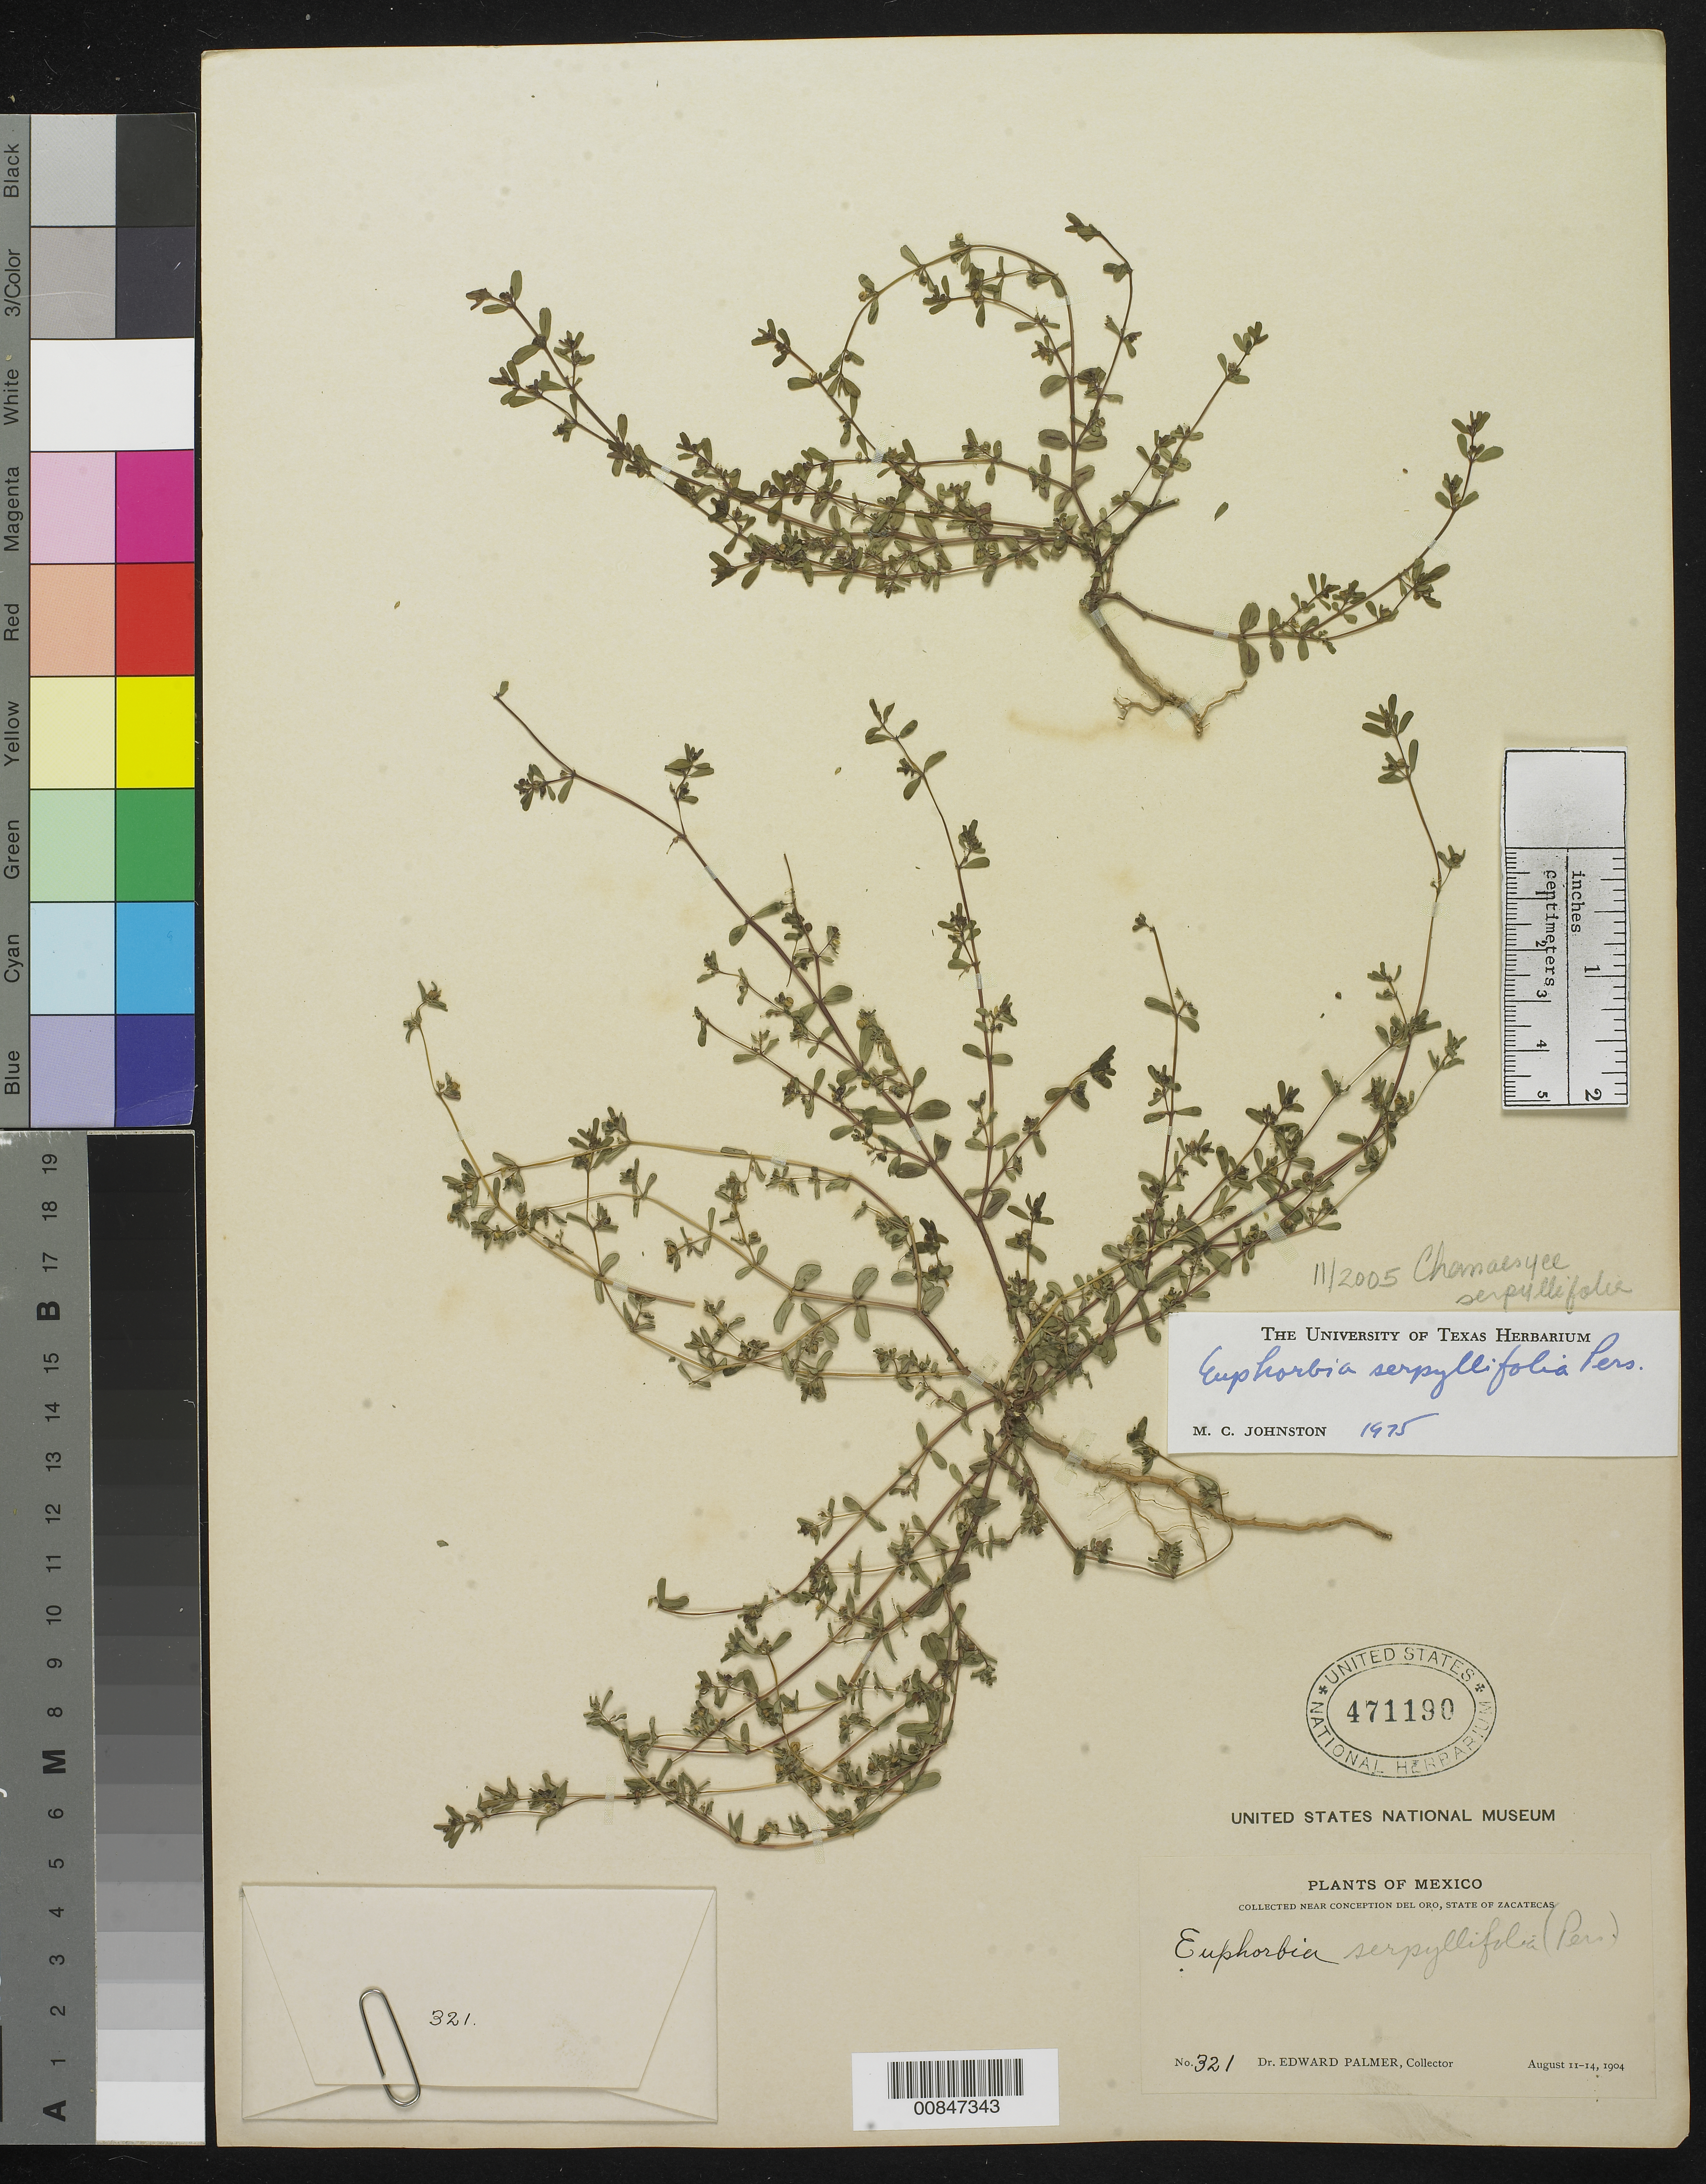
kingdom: Plantae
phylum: Tracheophyta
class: Magnoliopsida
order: Malpighiales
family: Euphorbiaceae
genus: Euphorbia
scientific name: Euphorbia serpillifolia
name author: Pers.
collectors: E. Palmer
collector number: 321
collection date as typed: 11 Aug 1904 to 14 Aug 1904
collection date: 1904-08-11/1904-08-14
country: Mexico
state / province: Zacatecas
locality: Near Concepción del Oro, Zacatecas.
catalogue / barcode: US 471190